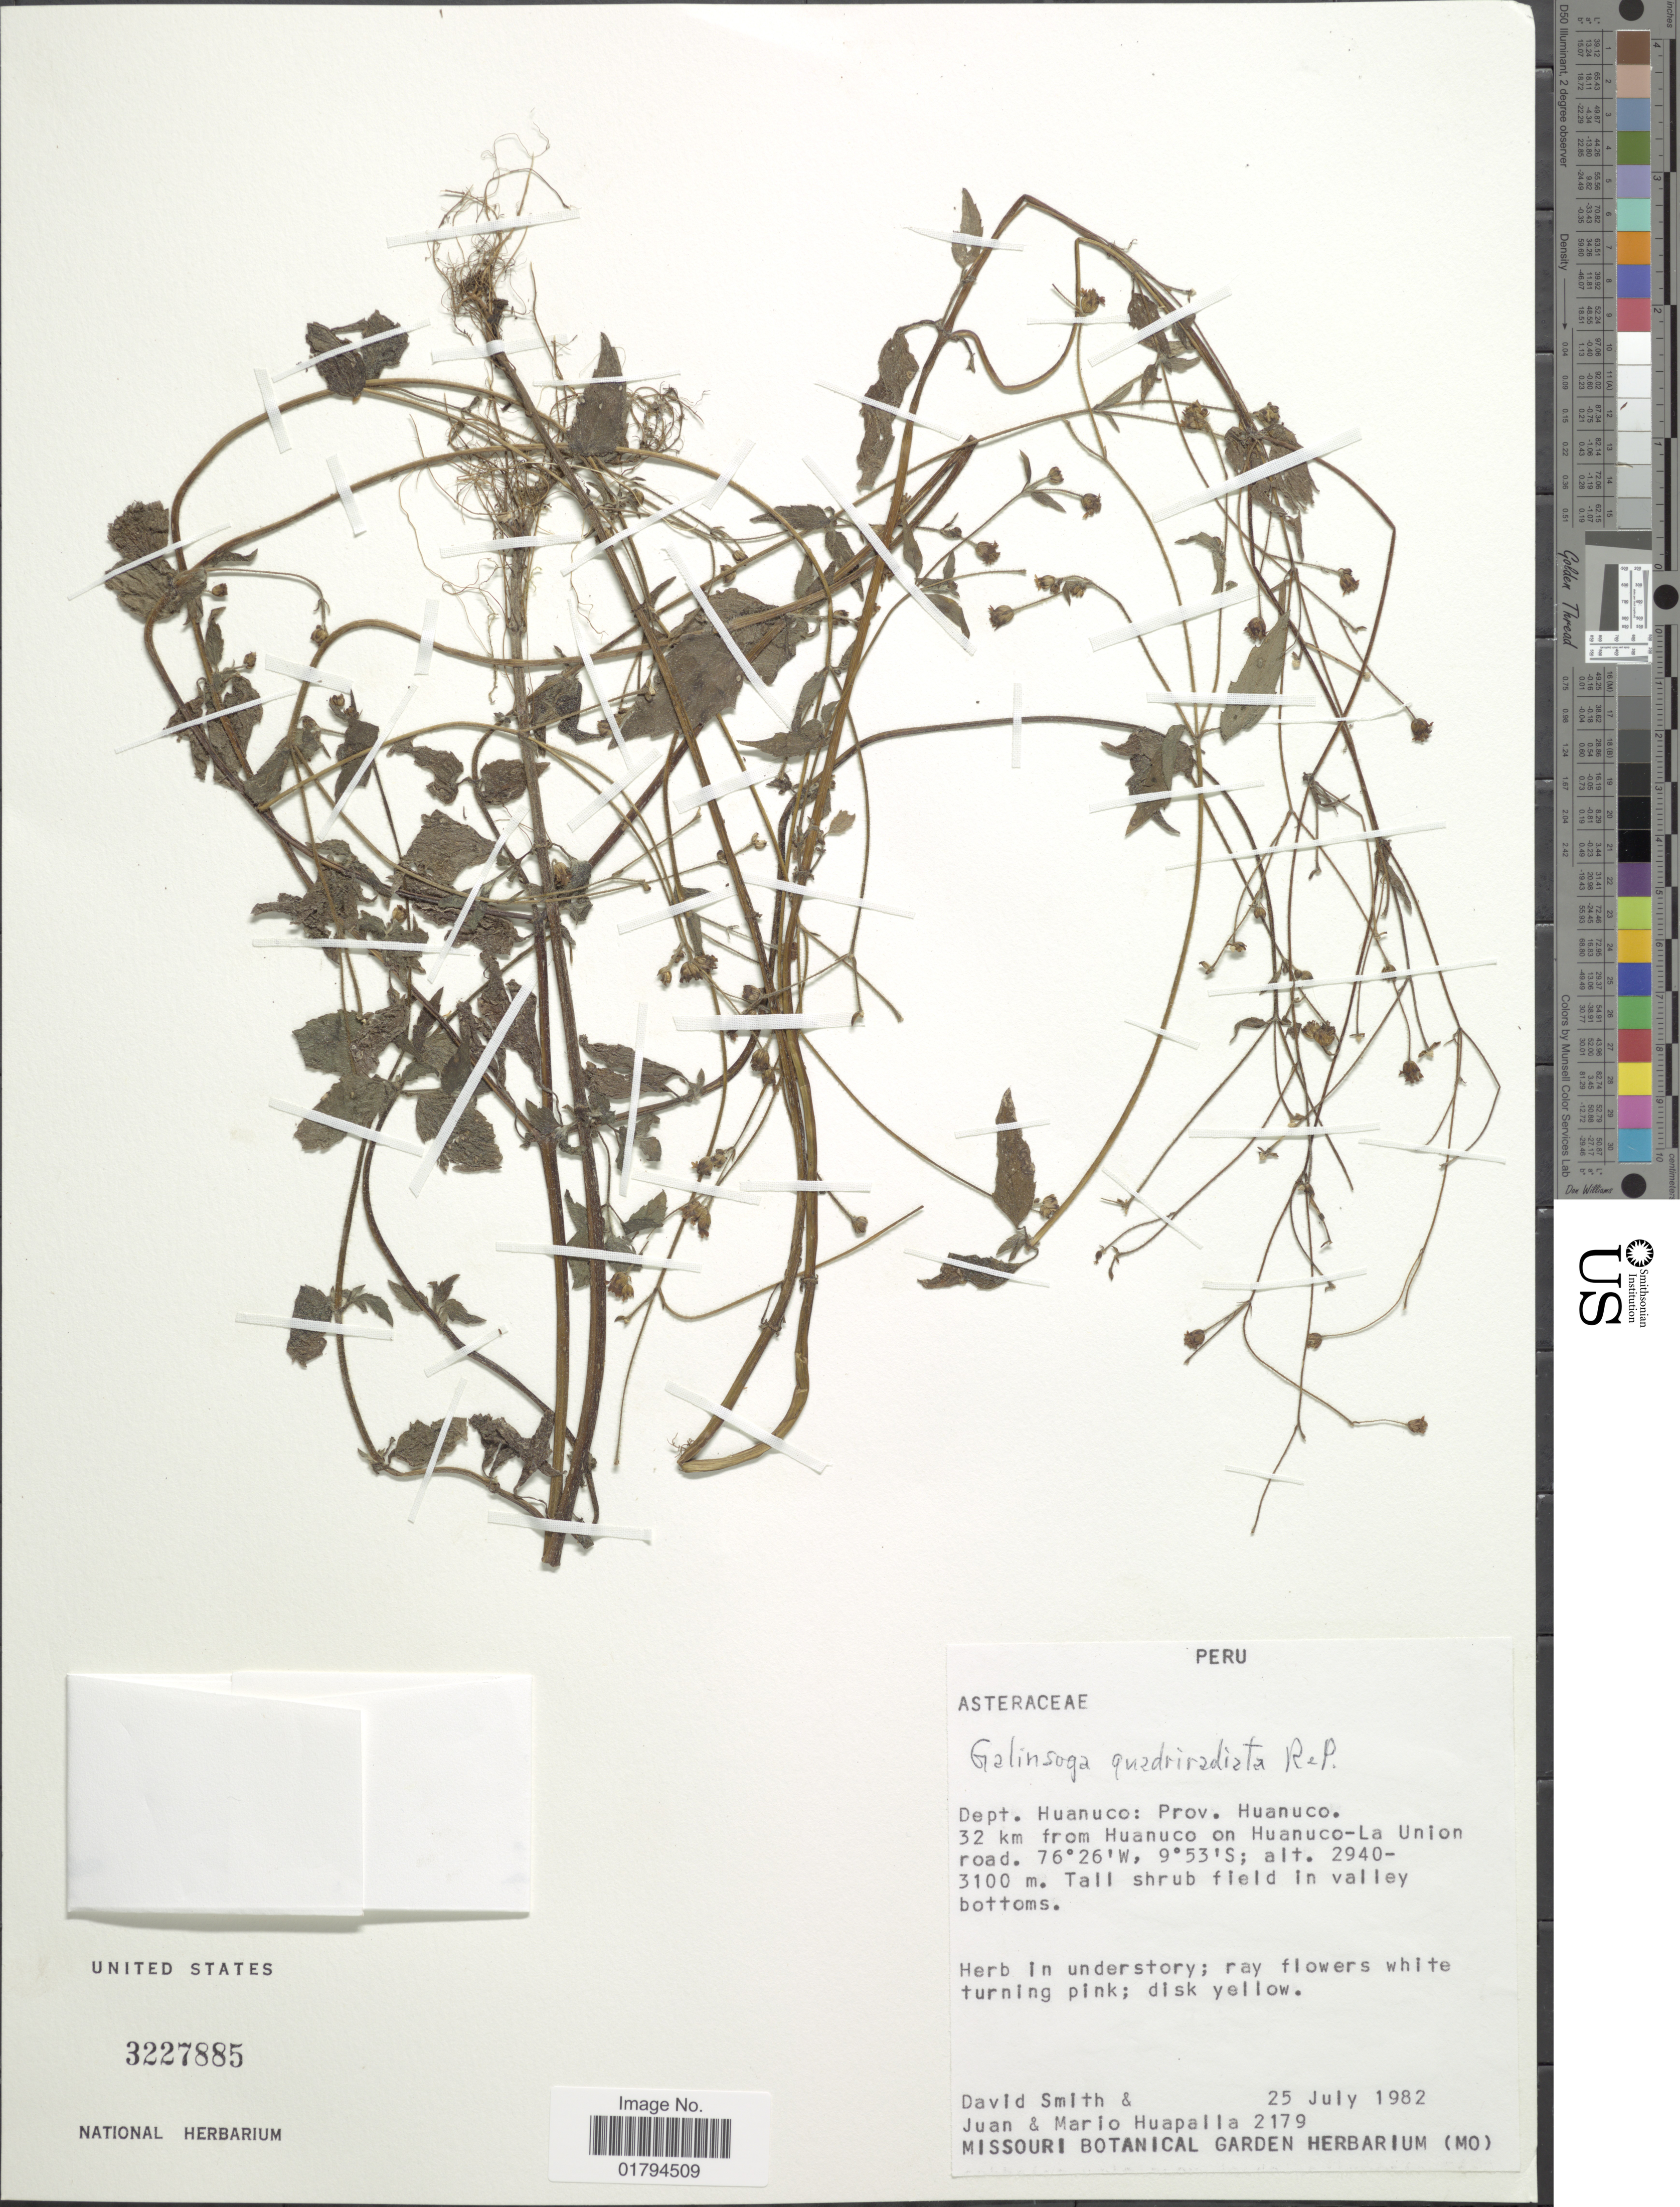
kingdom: Plantae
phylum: Tracheophyta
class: Magnoliopsida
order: Asterales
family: Asteraceae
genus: Galinsoga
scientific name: Galinsoga quadriradiata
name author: Ruiz & Pav.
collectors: D. C. Smith, J. Huapalla & M. Huapalla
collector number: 2179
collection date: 1982-07-25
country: Peru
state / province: Huánuco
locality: Prov. Huanuco. 32 km from Huanuco on Huanuco-La Union road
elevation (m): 2940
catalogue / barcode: US 3227885